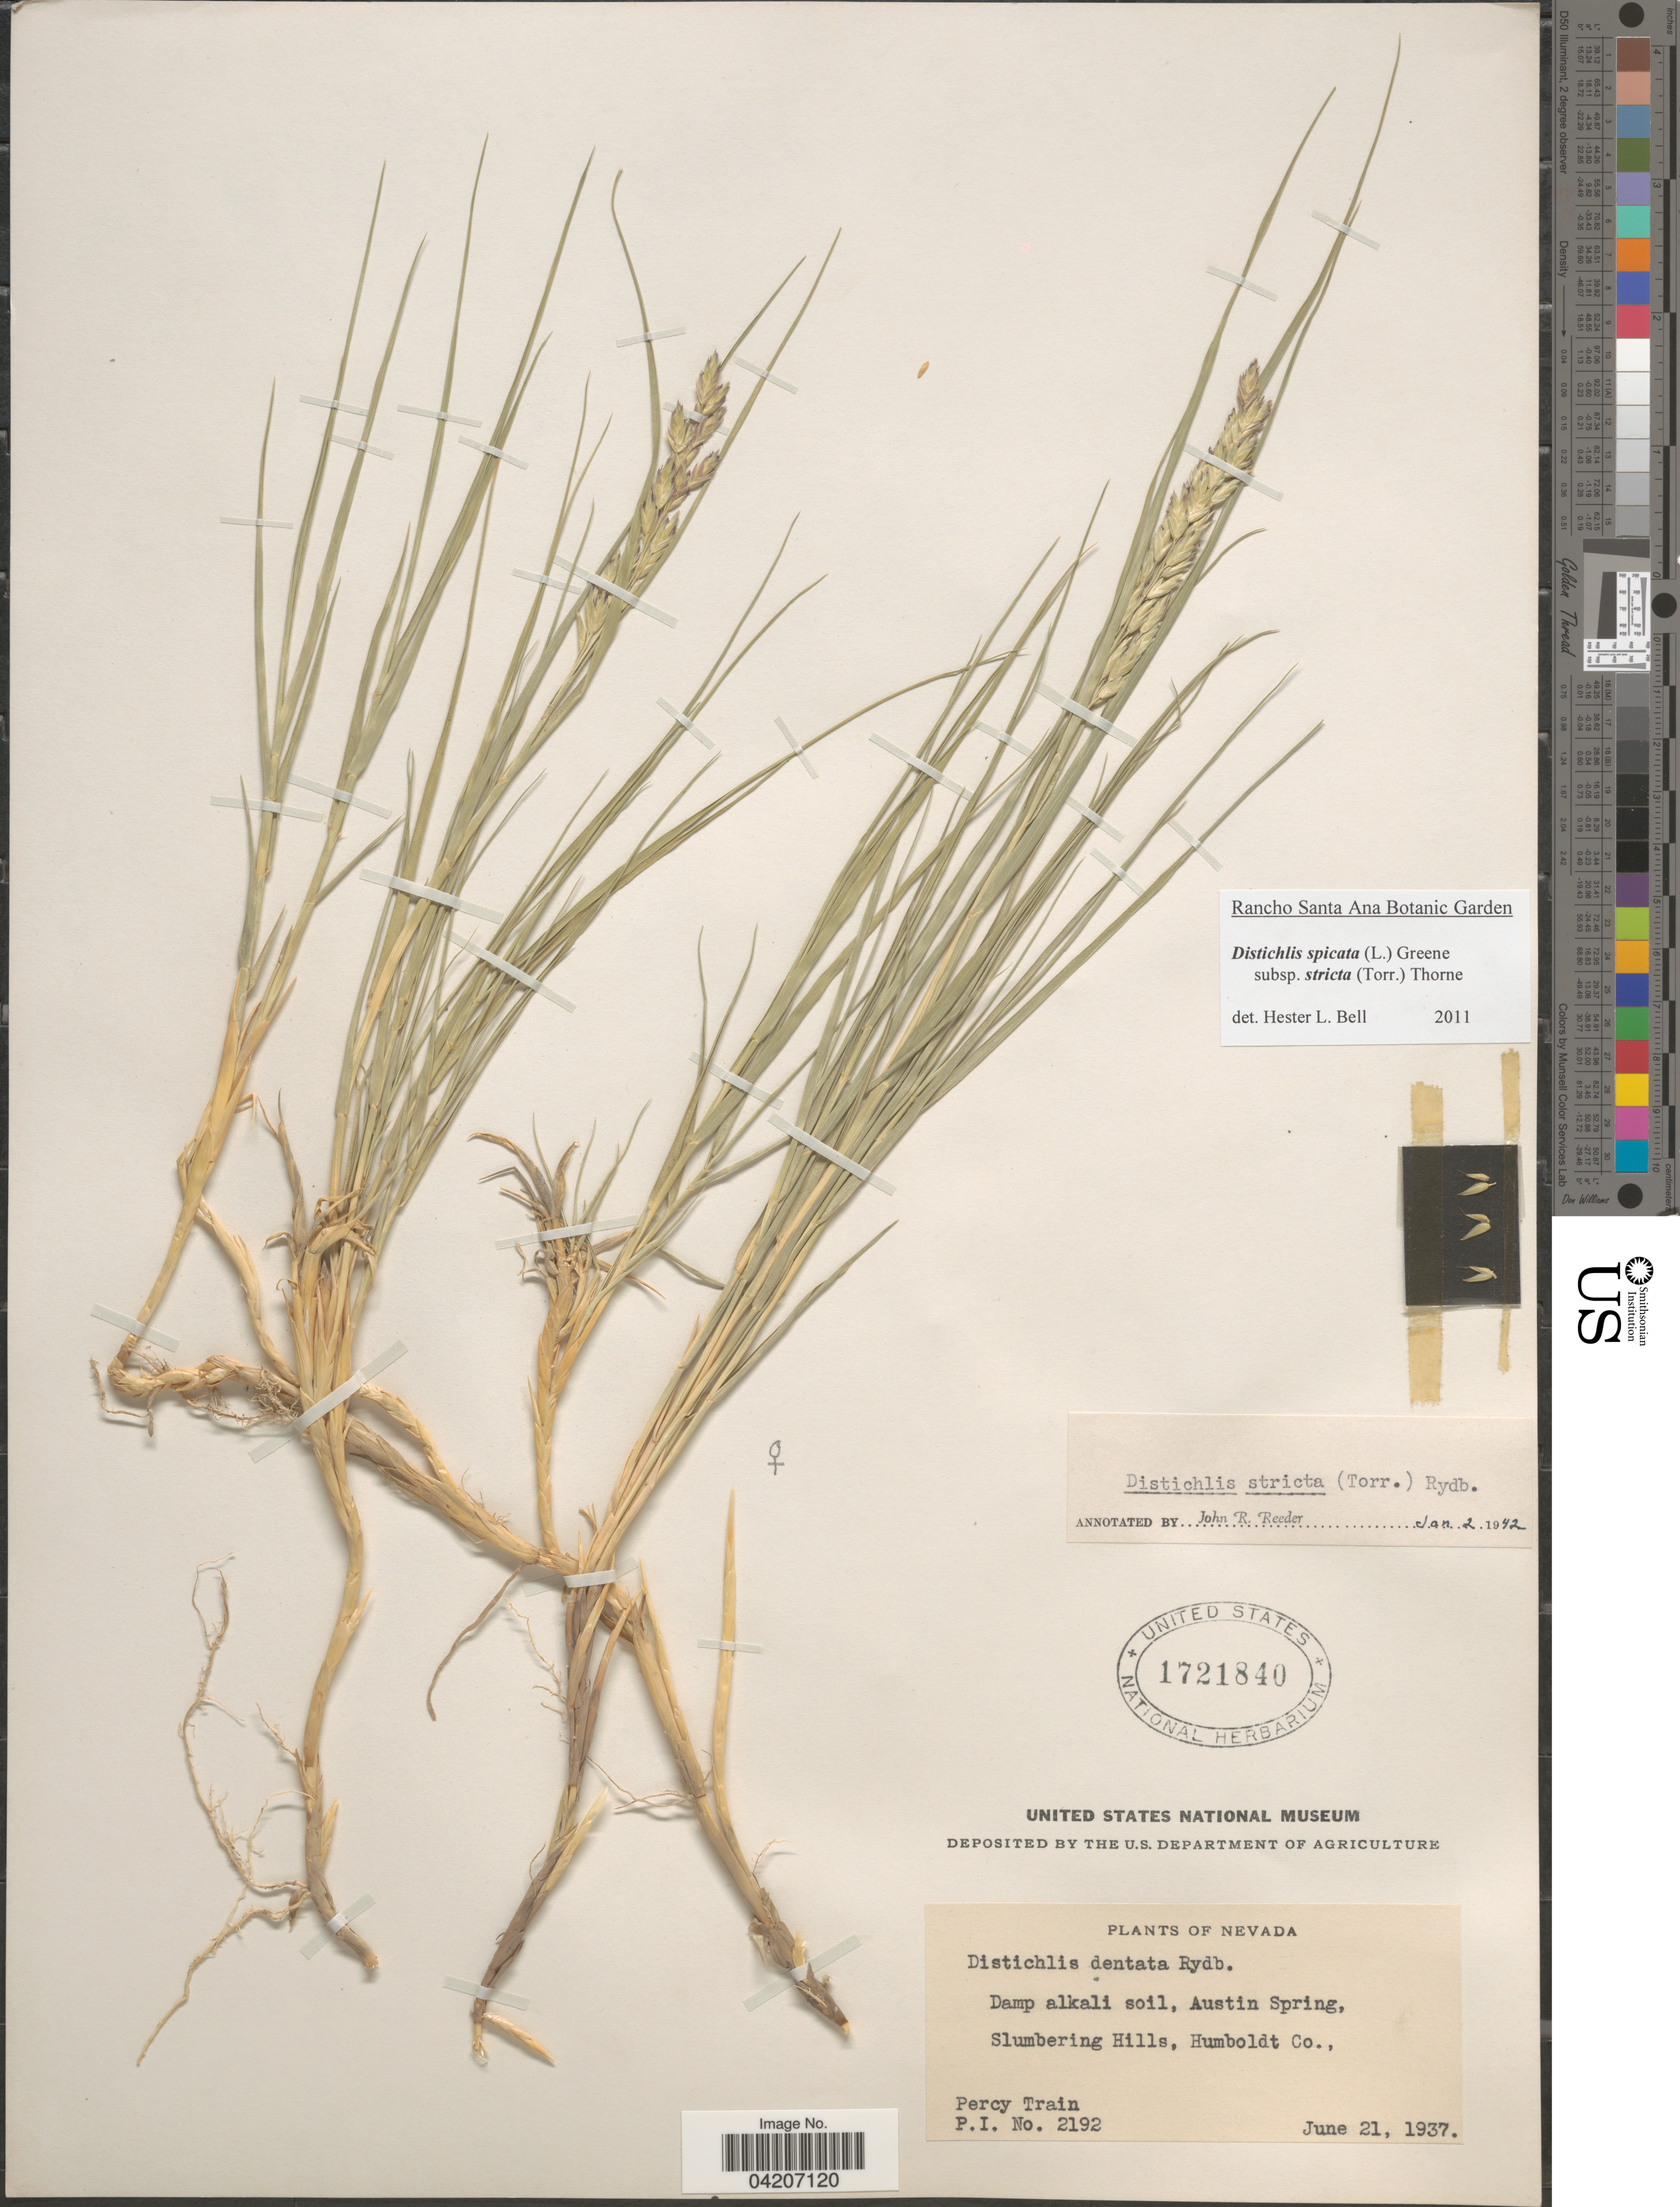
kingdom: Plantae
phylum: Tracheophyta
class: Liliopsida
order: Poales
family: Poaceae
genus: Distichlis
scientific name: Distichlis spicata subsp. stricta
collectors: P. Train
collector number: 2192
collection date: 1937-06-21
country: United States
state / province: Nevada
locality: Austin Spring, Slumbering Hills, Humboldt Co.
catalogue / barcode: US 1721840